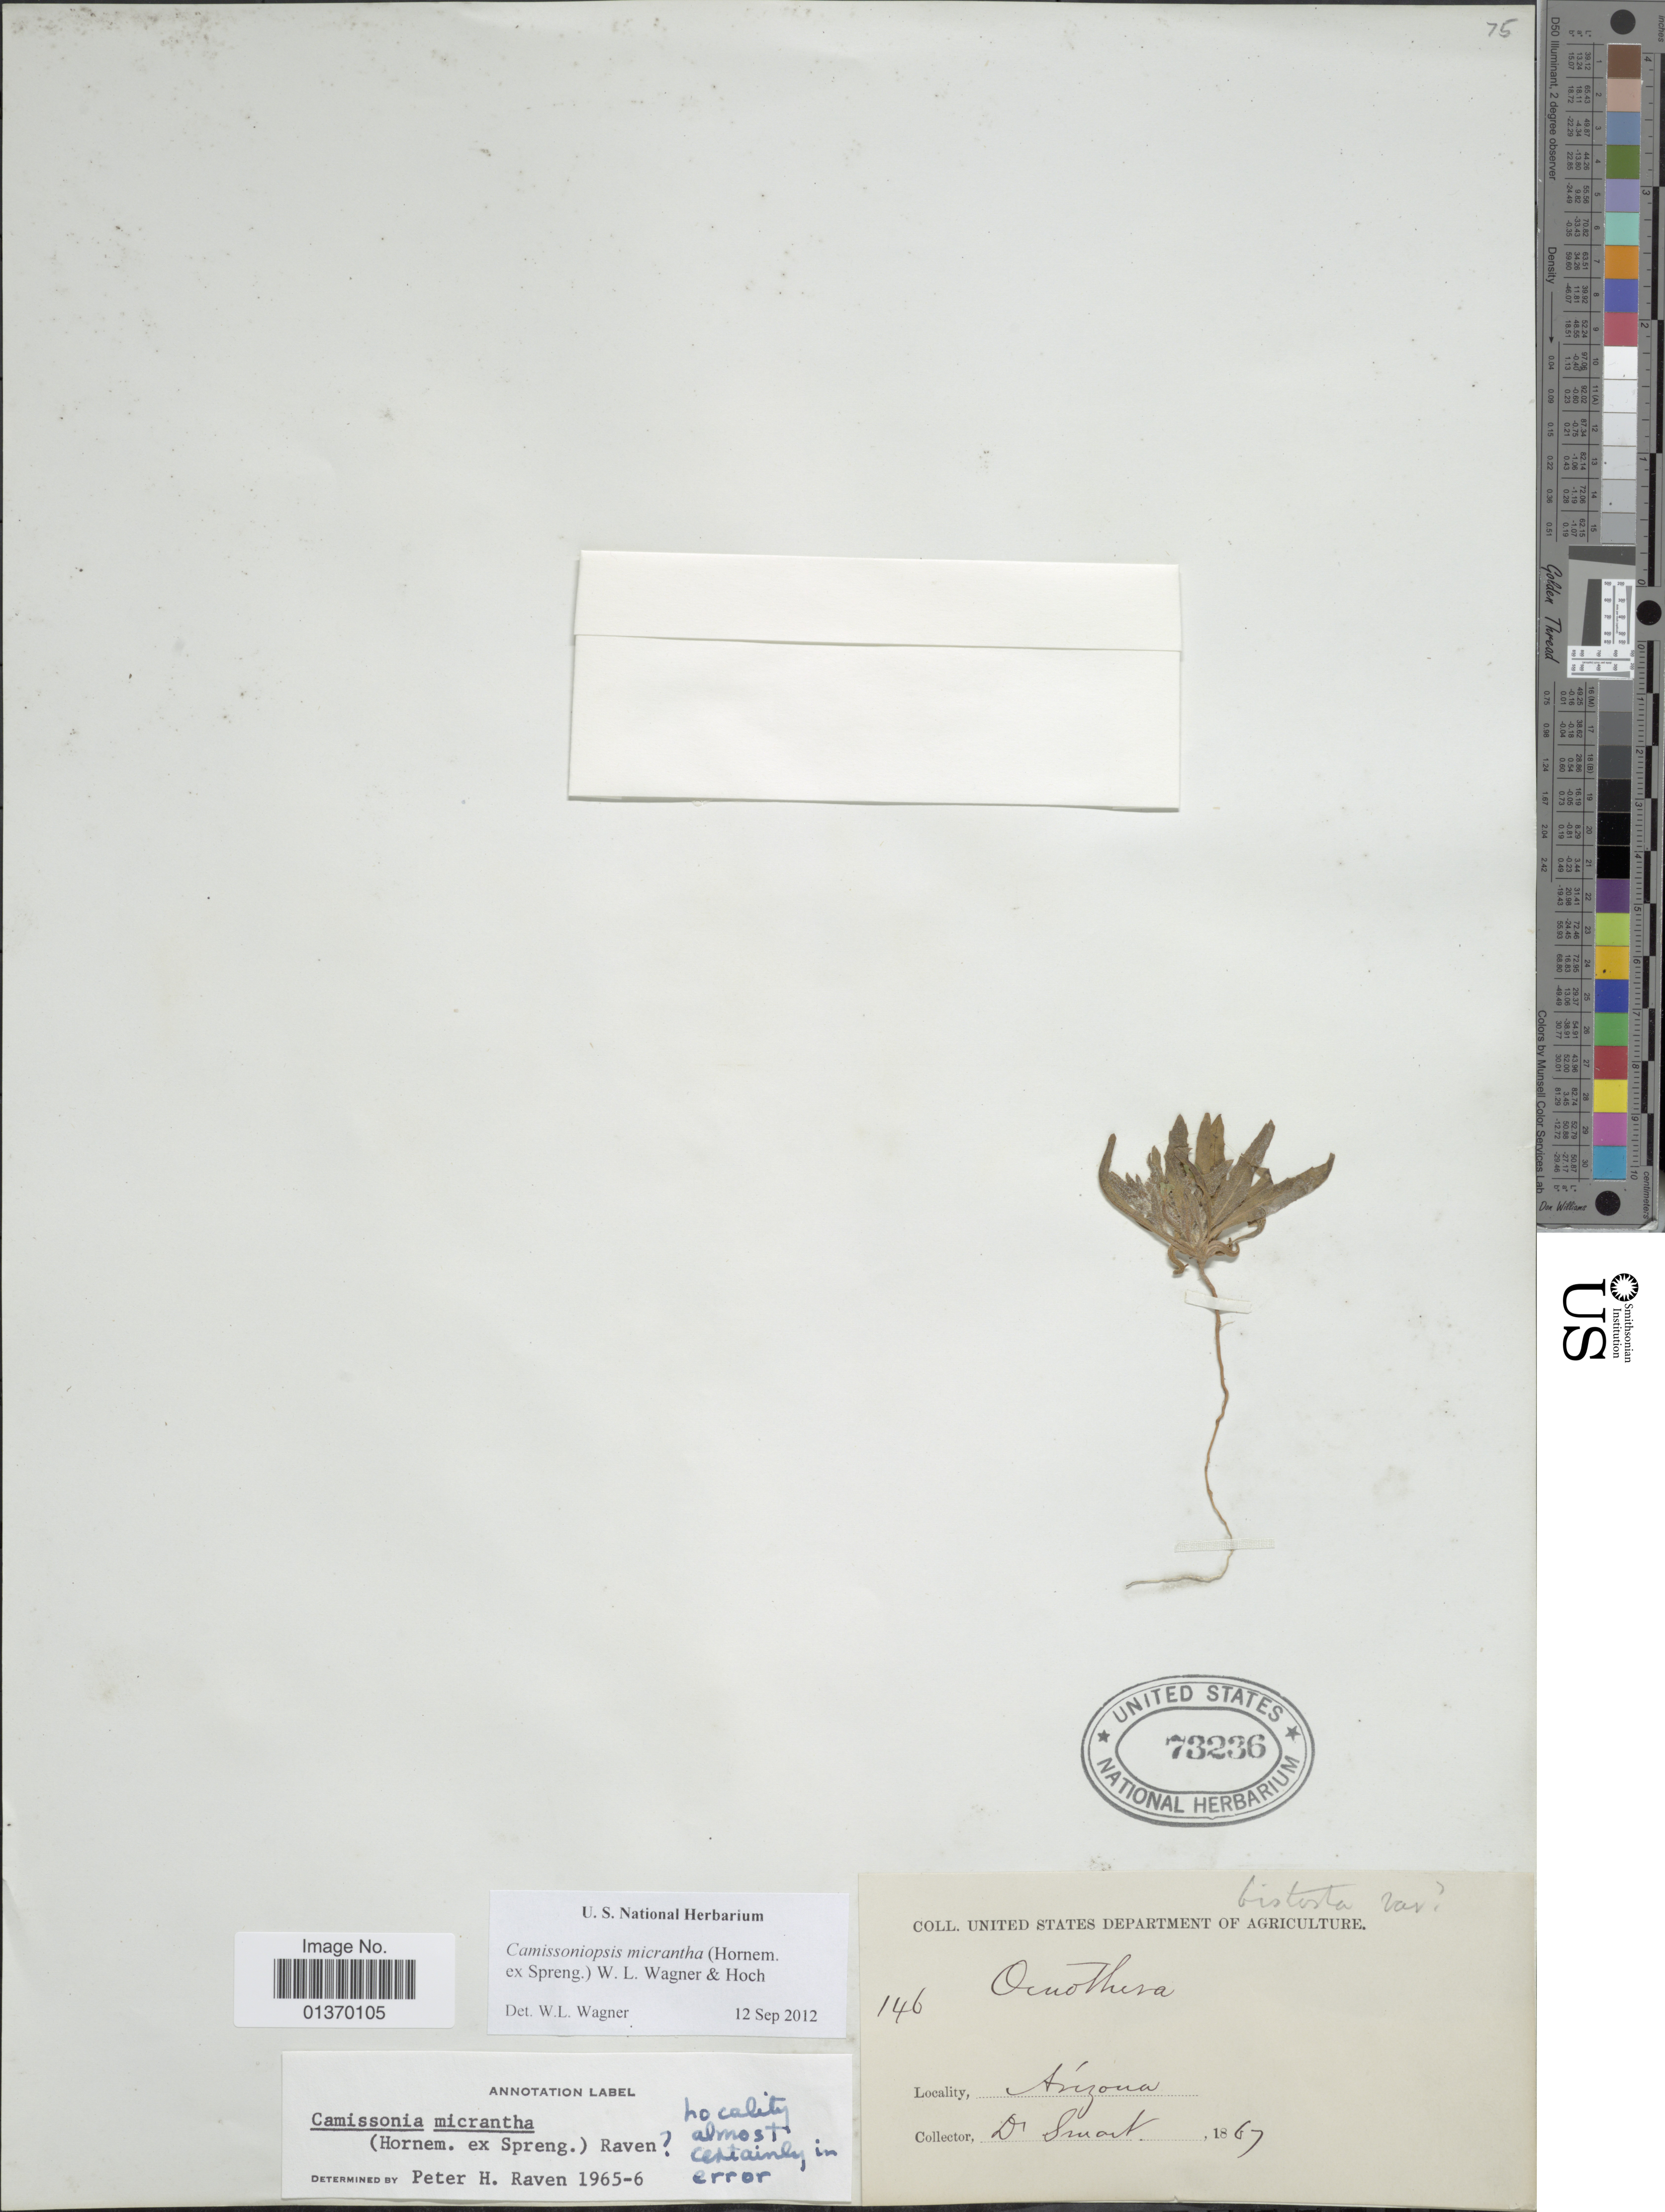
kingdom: Plantae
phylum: Tracheophyta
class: Magnoliopsida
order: Myrtales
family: Onagraceae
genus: Camissoniopsis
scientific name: Camissoniopsis micrantha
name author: (Hornem. ex Spreng.) W.L. Wagner & Hoch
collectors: D. R. Smart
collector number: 146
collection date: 1867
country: United States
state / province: Arizona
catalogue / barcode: US 73236